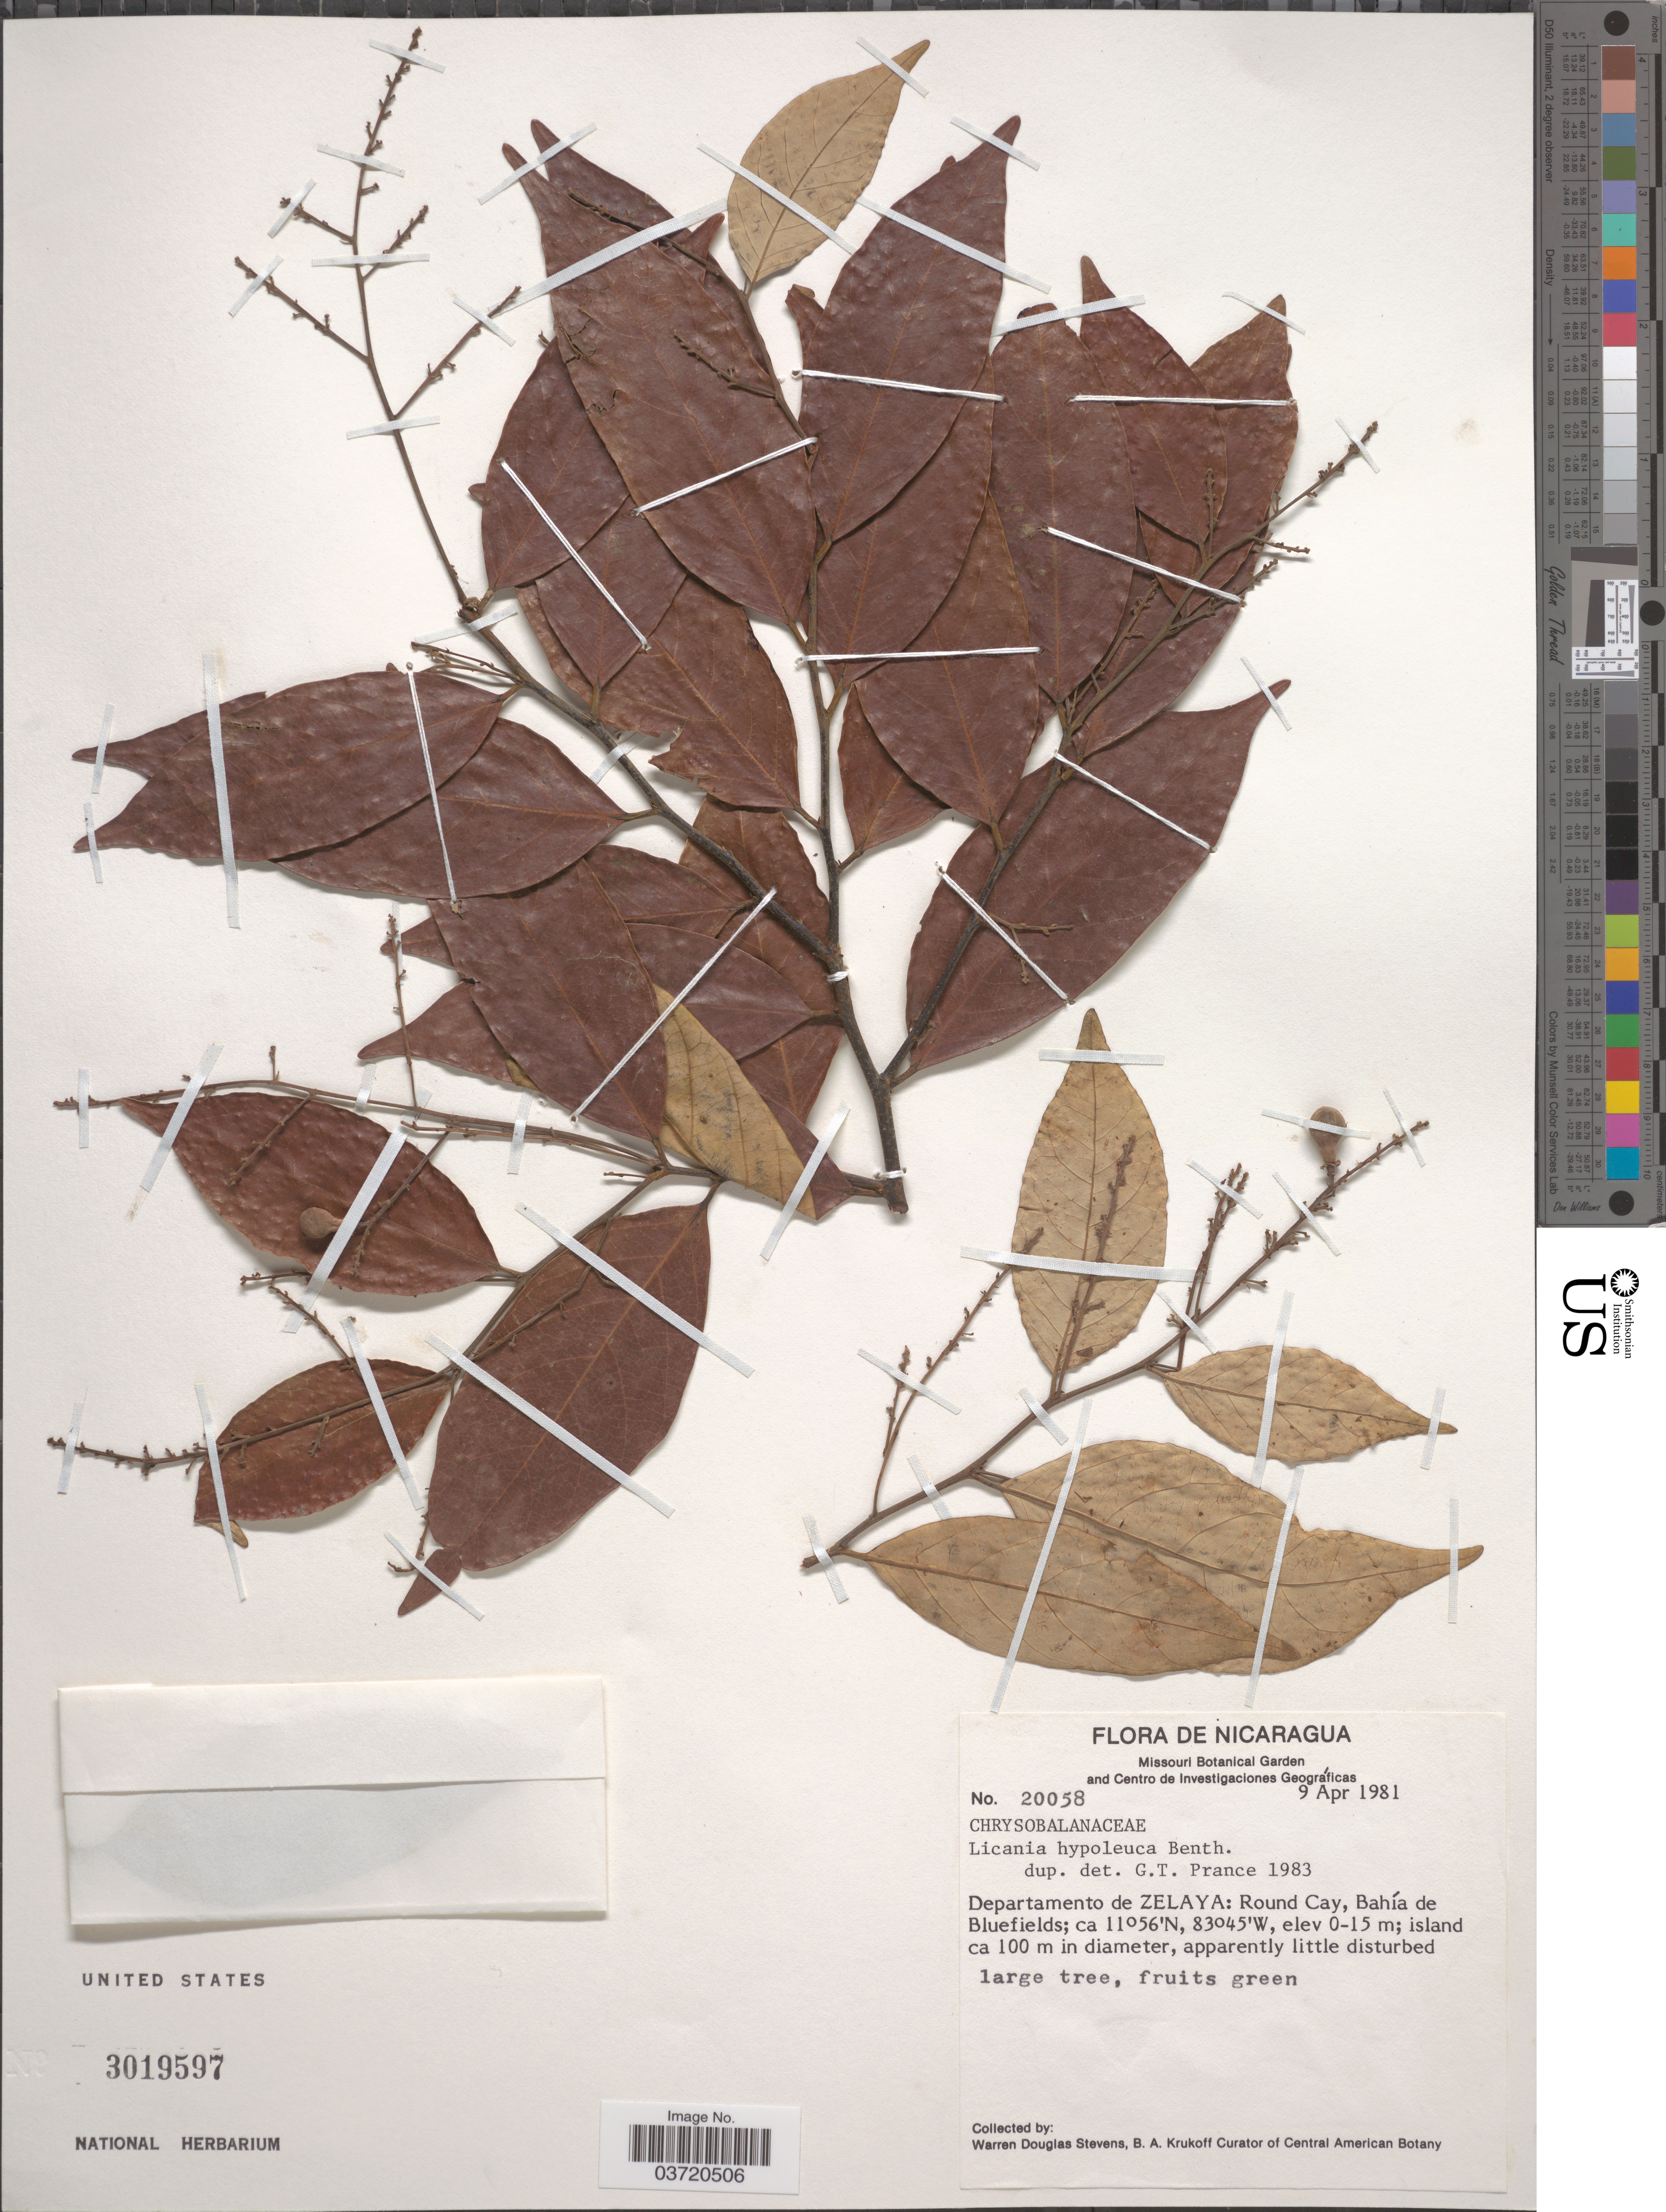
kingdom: Plantae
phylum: Tracheophyta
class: Magnoliopsida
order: Malpighiales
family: Chrysobalanaceae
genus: Licania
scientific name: Licania hypoleuca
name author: Benth.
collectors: W. D. Stevens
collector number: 20058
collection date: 1981-04-09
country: Nicaragua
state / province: Atlántico Sur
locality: Departamento de Zelaya: Round Cay, Bahía de Bluefields.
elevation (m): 0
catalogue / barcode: US 3019597